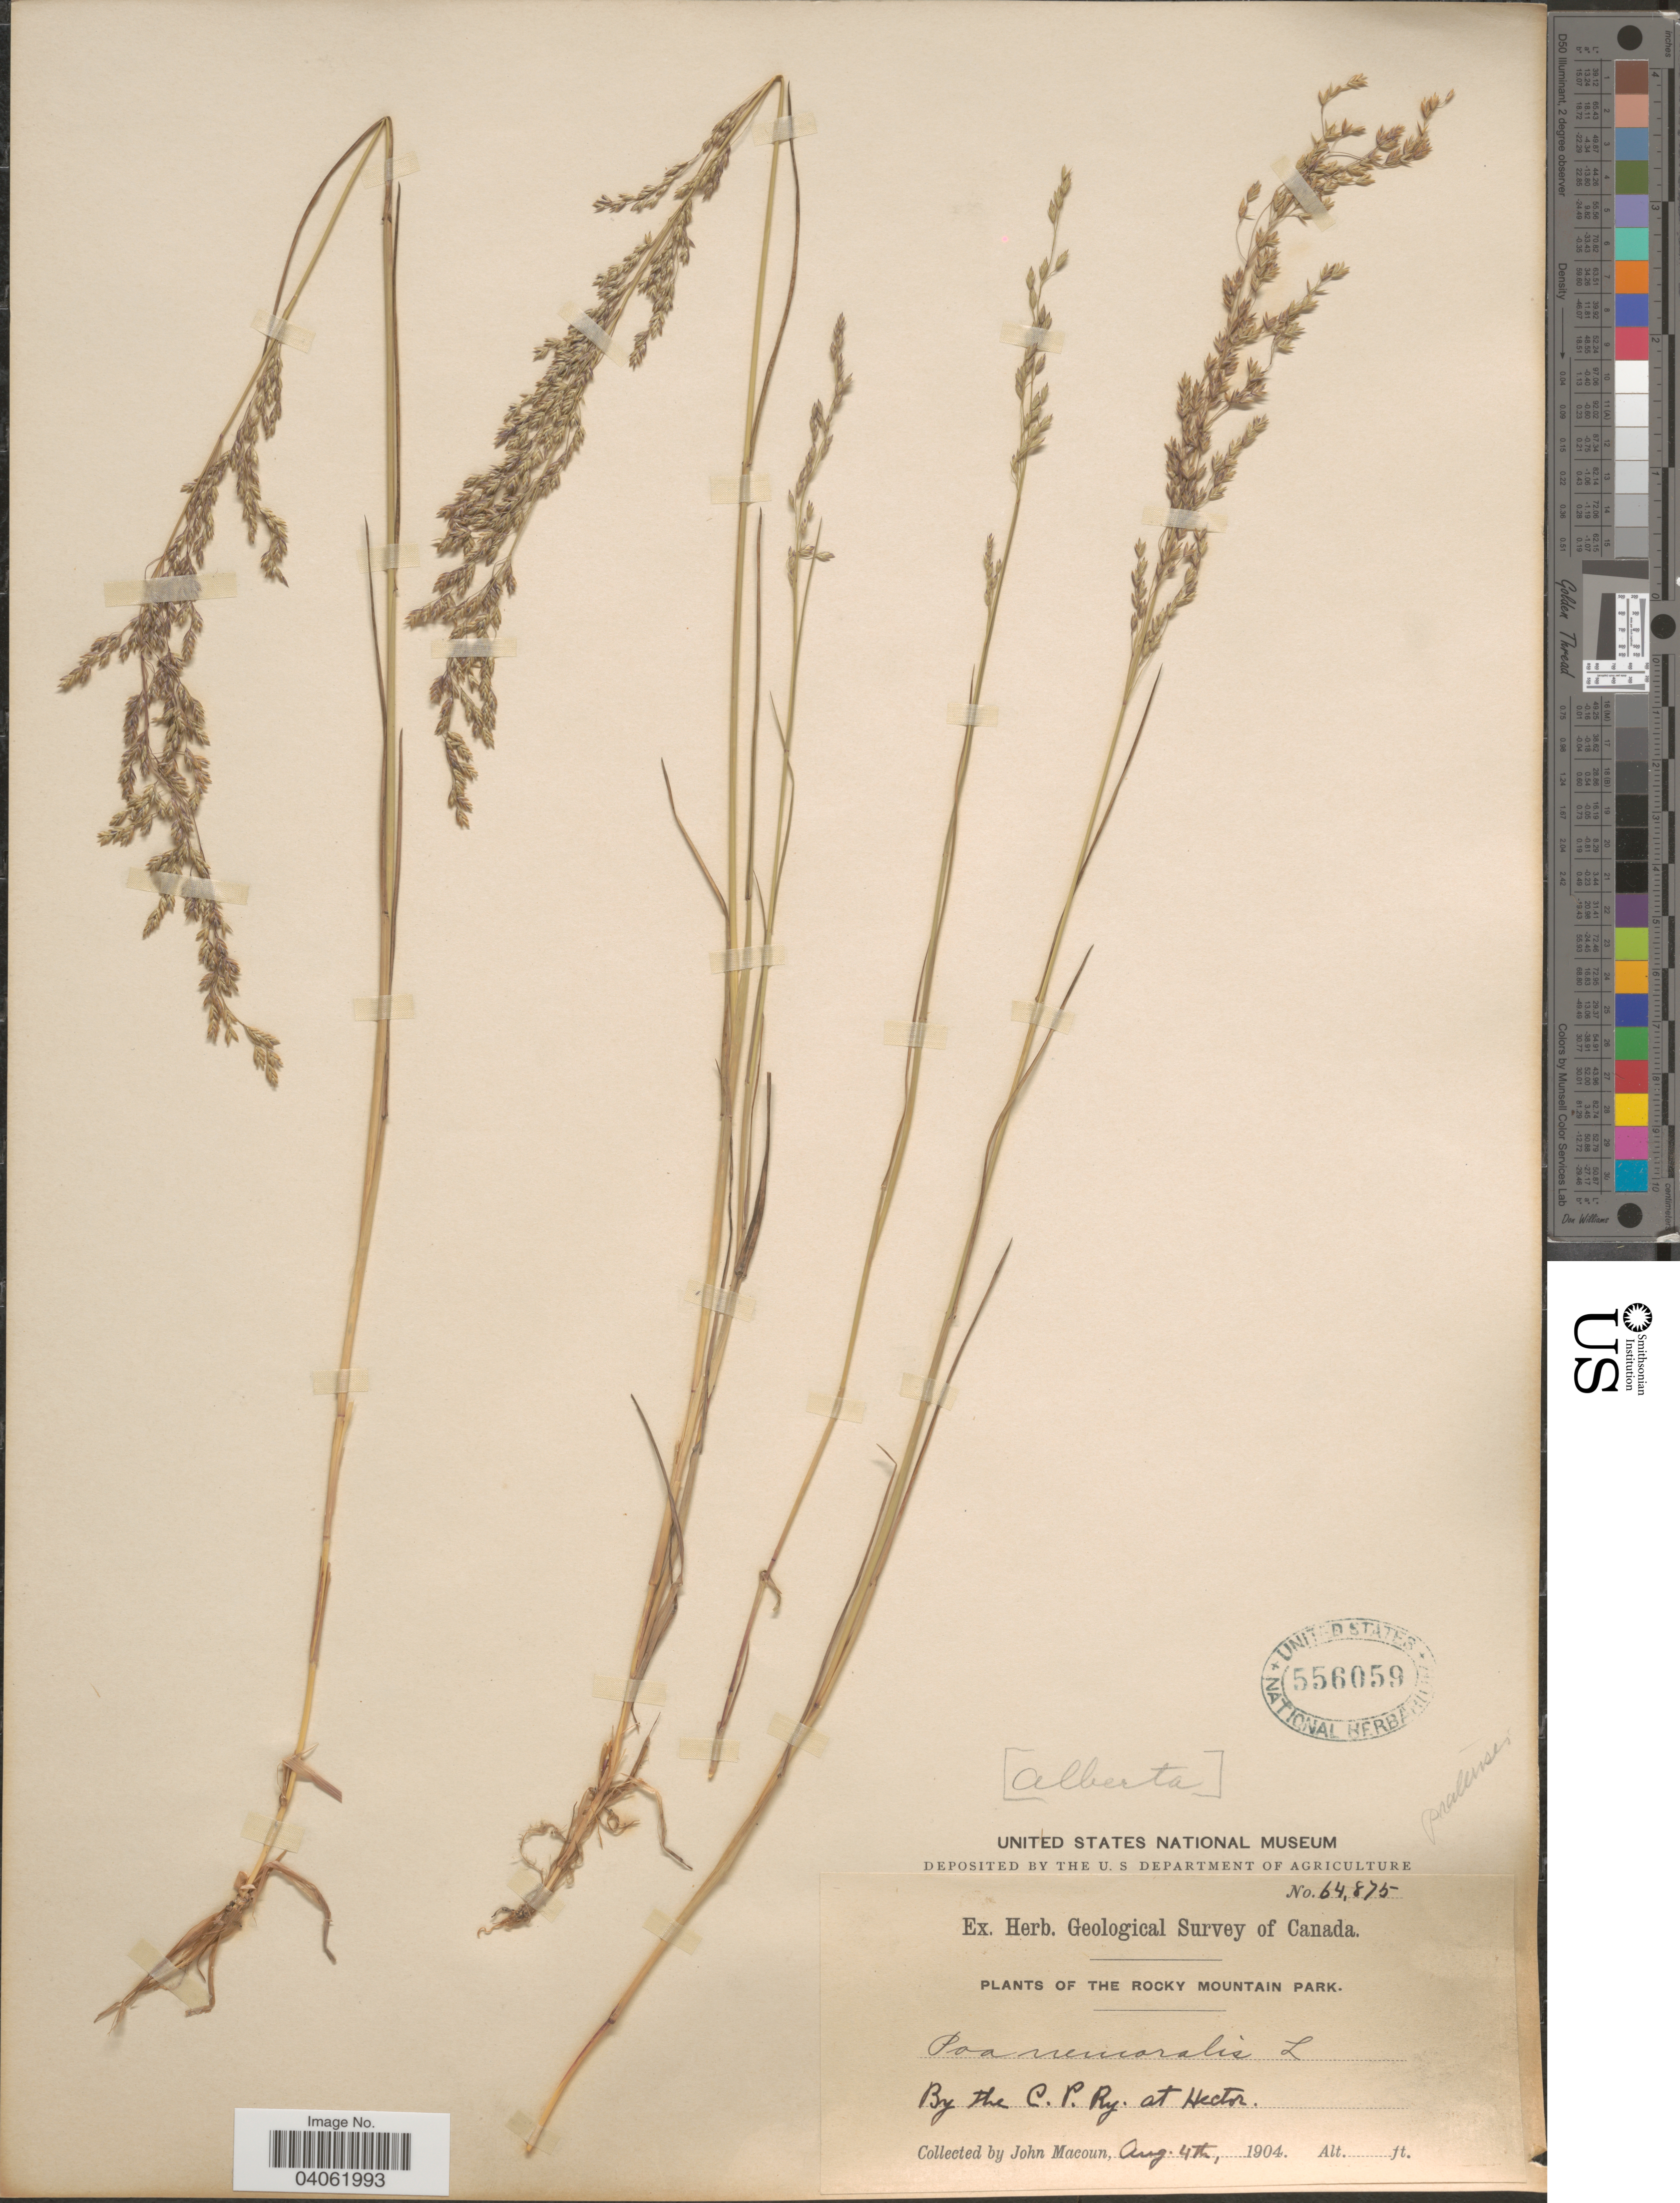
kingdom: Plantae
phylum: Tracheophyta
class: Liliopsida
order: Poales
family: Poaceae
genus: Poa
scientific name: Poa pratensis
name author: L.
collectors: J. Macoun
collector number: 64875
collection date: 1904-08-04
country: Canada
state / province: Alberta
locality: The Rocky Mountain Park. By the C. P. Ry. at Hector.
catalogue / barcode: US 556059